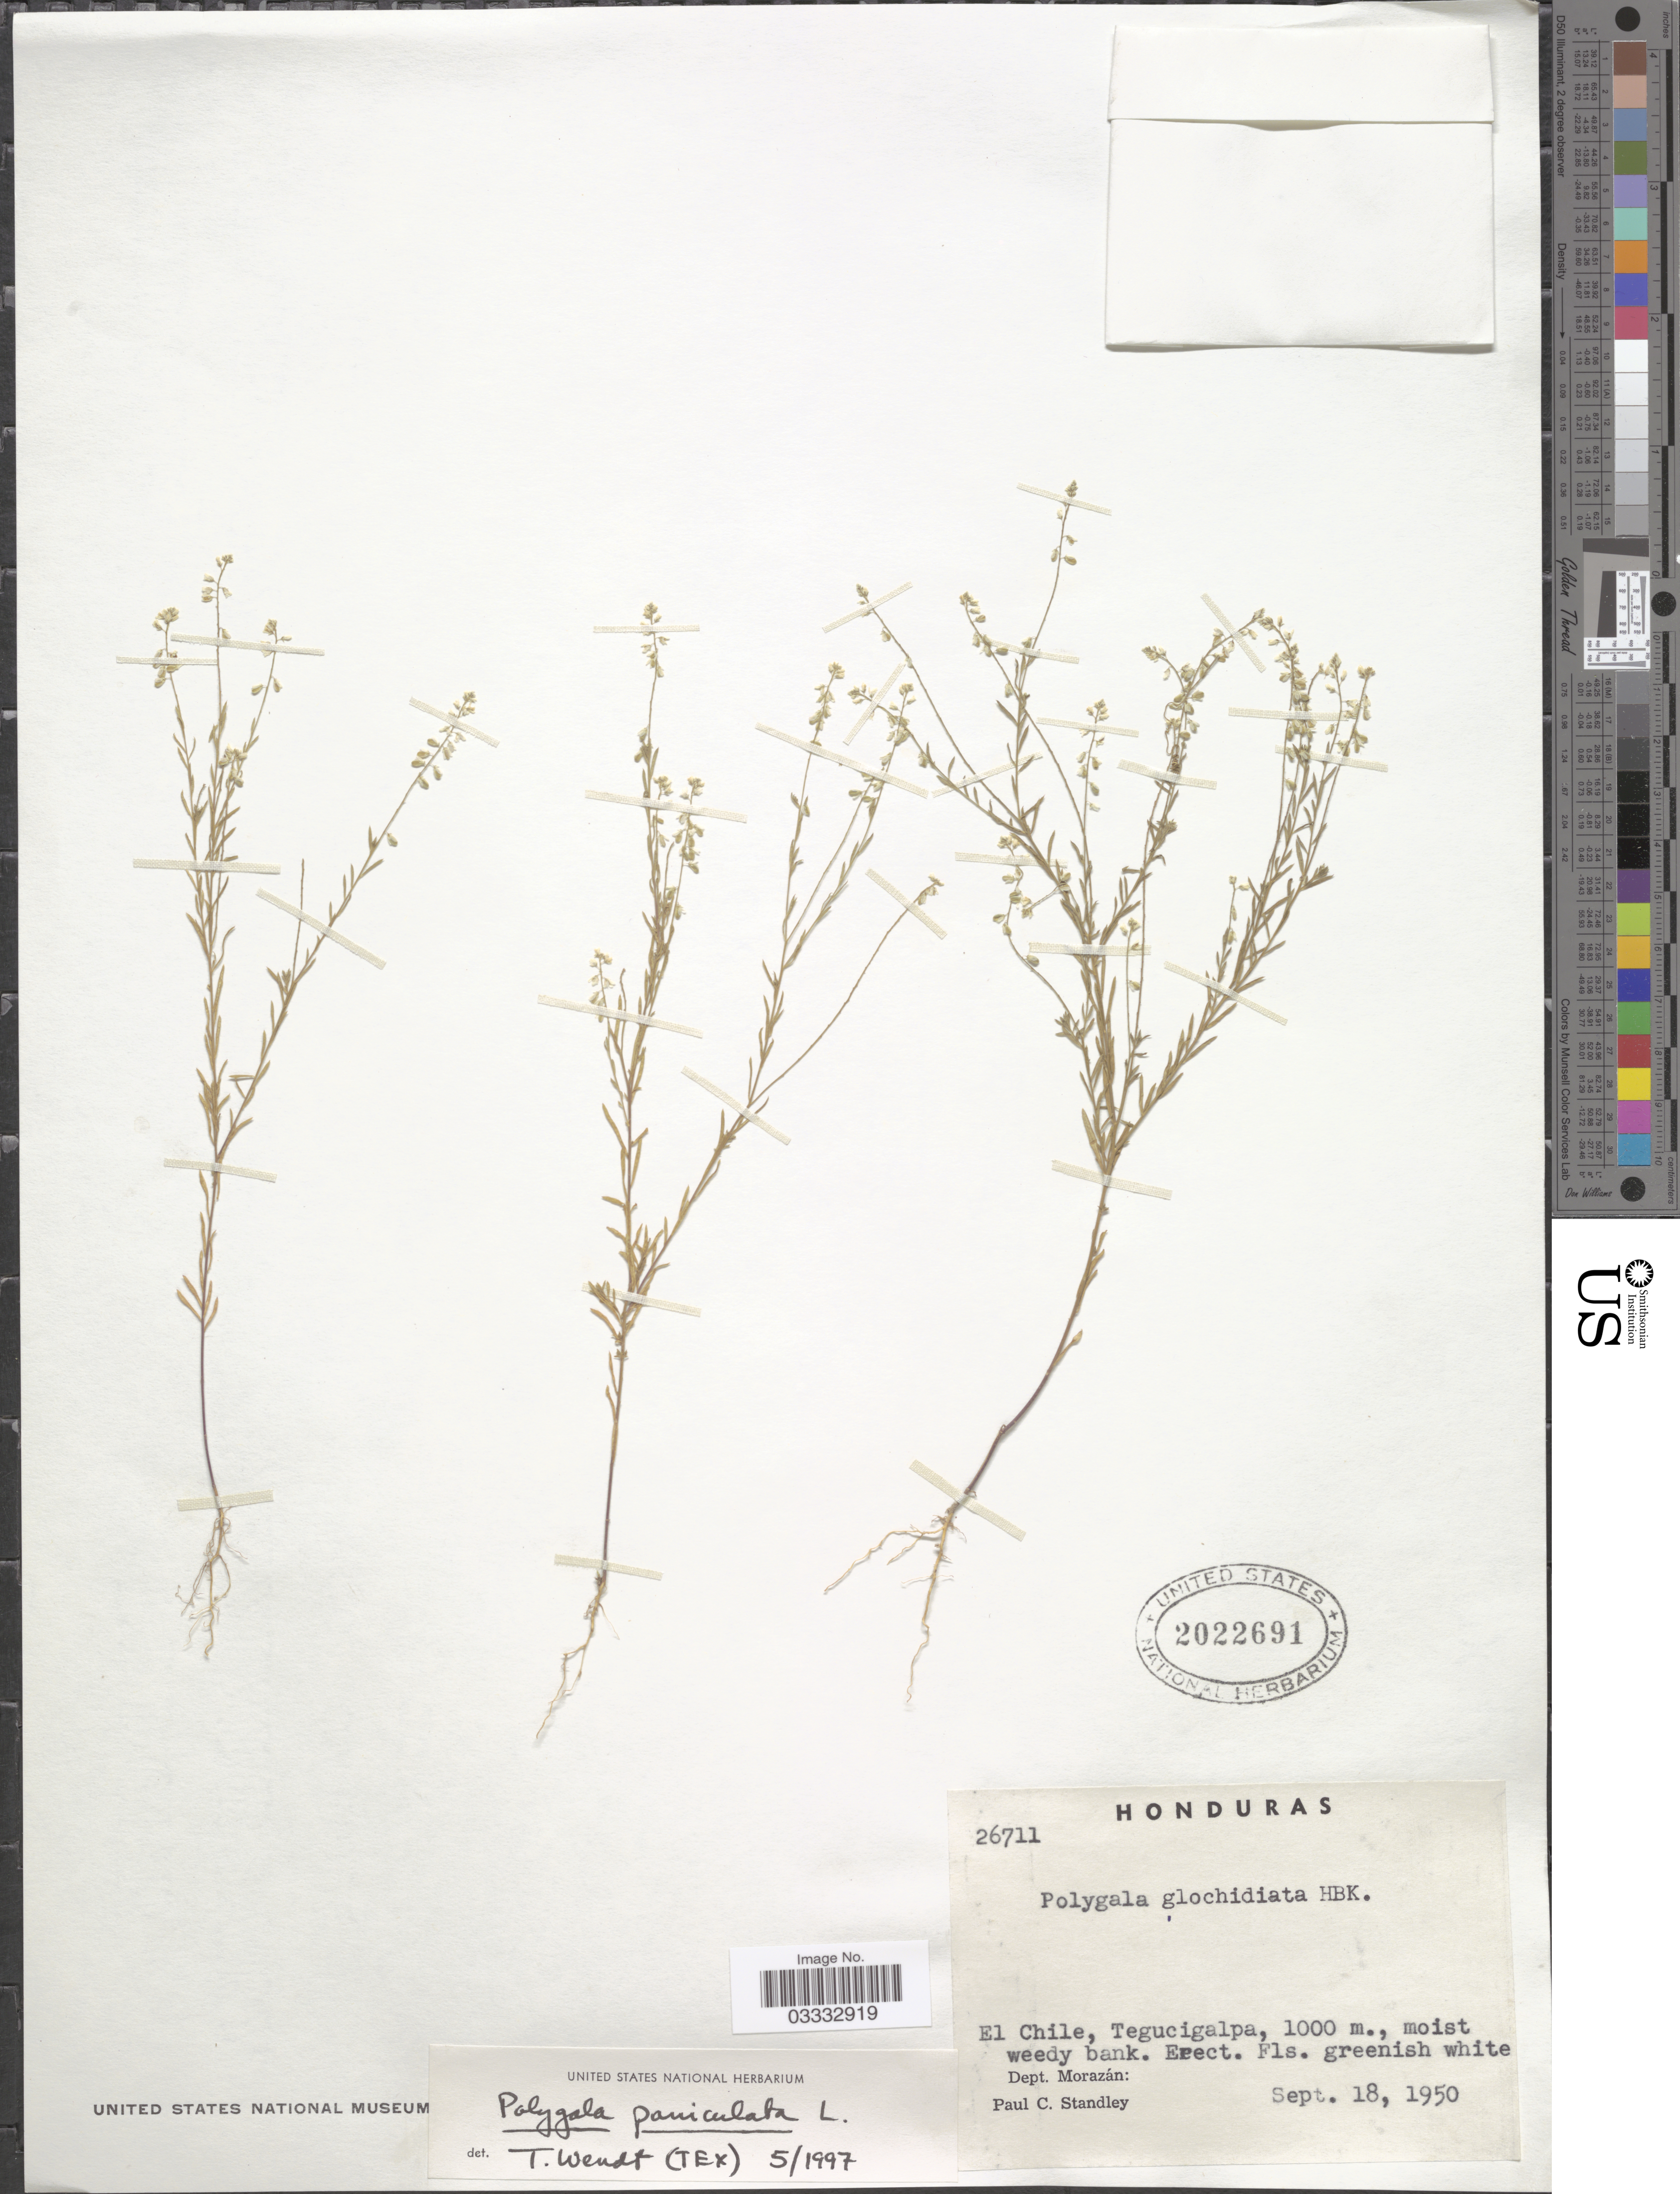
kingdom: Plantae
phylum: Tracheophyta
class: Magnoliopsida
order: Fabales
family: Polygalaceae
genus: Polygala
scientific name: Polygala paniculata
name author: L.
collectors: P. C. Standley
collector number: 26711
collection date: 1950-09-18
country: Honduras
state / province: Fco. Morazán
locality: El Chile, Tegucigalpa. Dept. Morazán.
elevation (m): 1000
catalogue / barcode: US 2022691